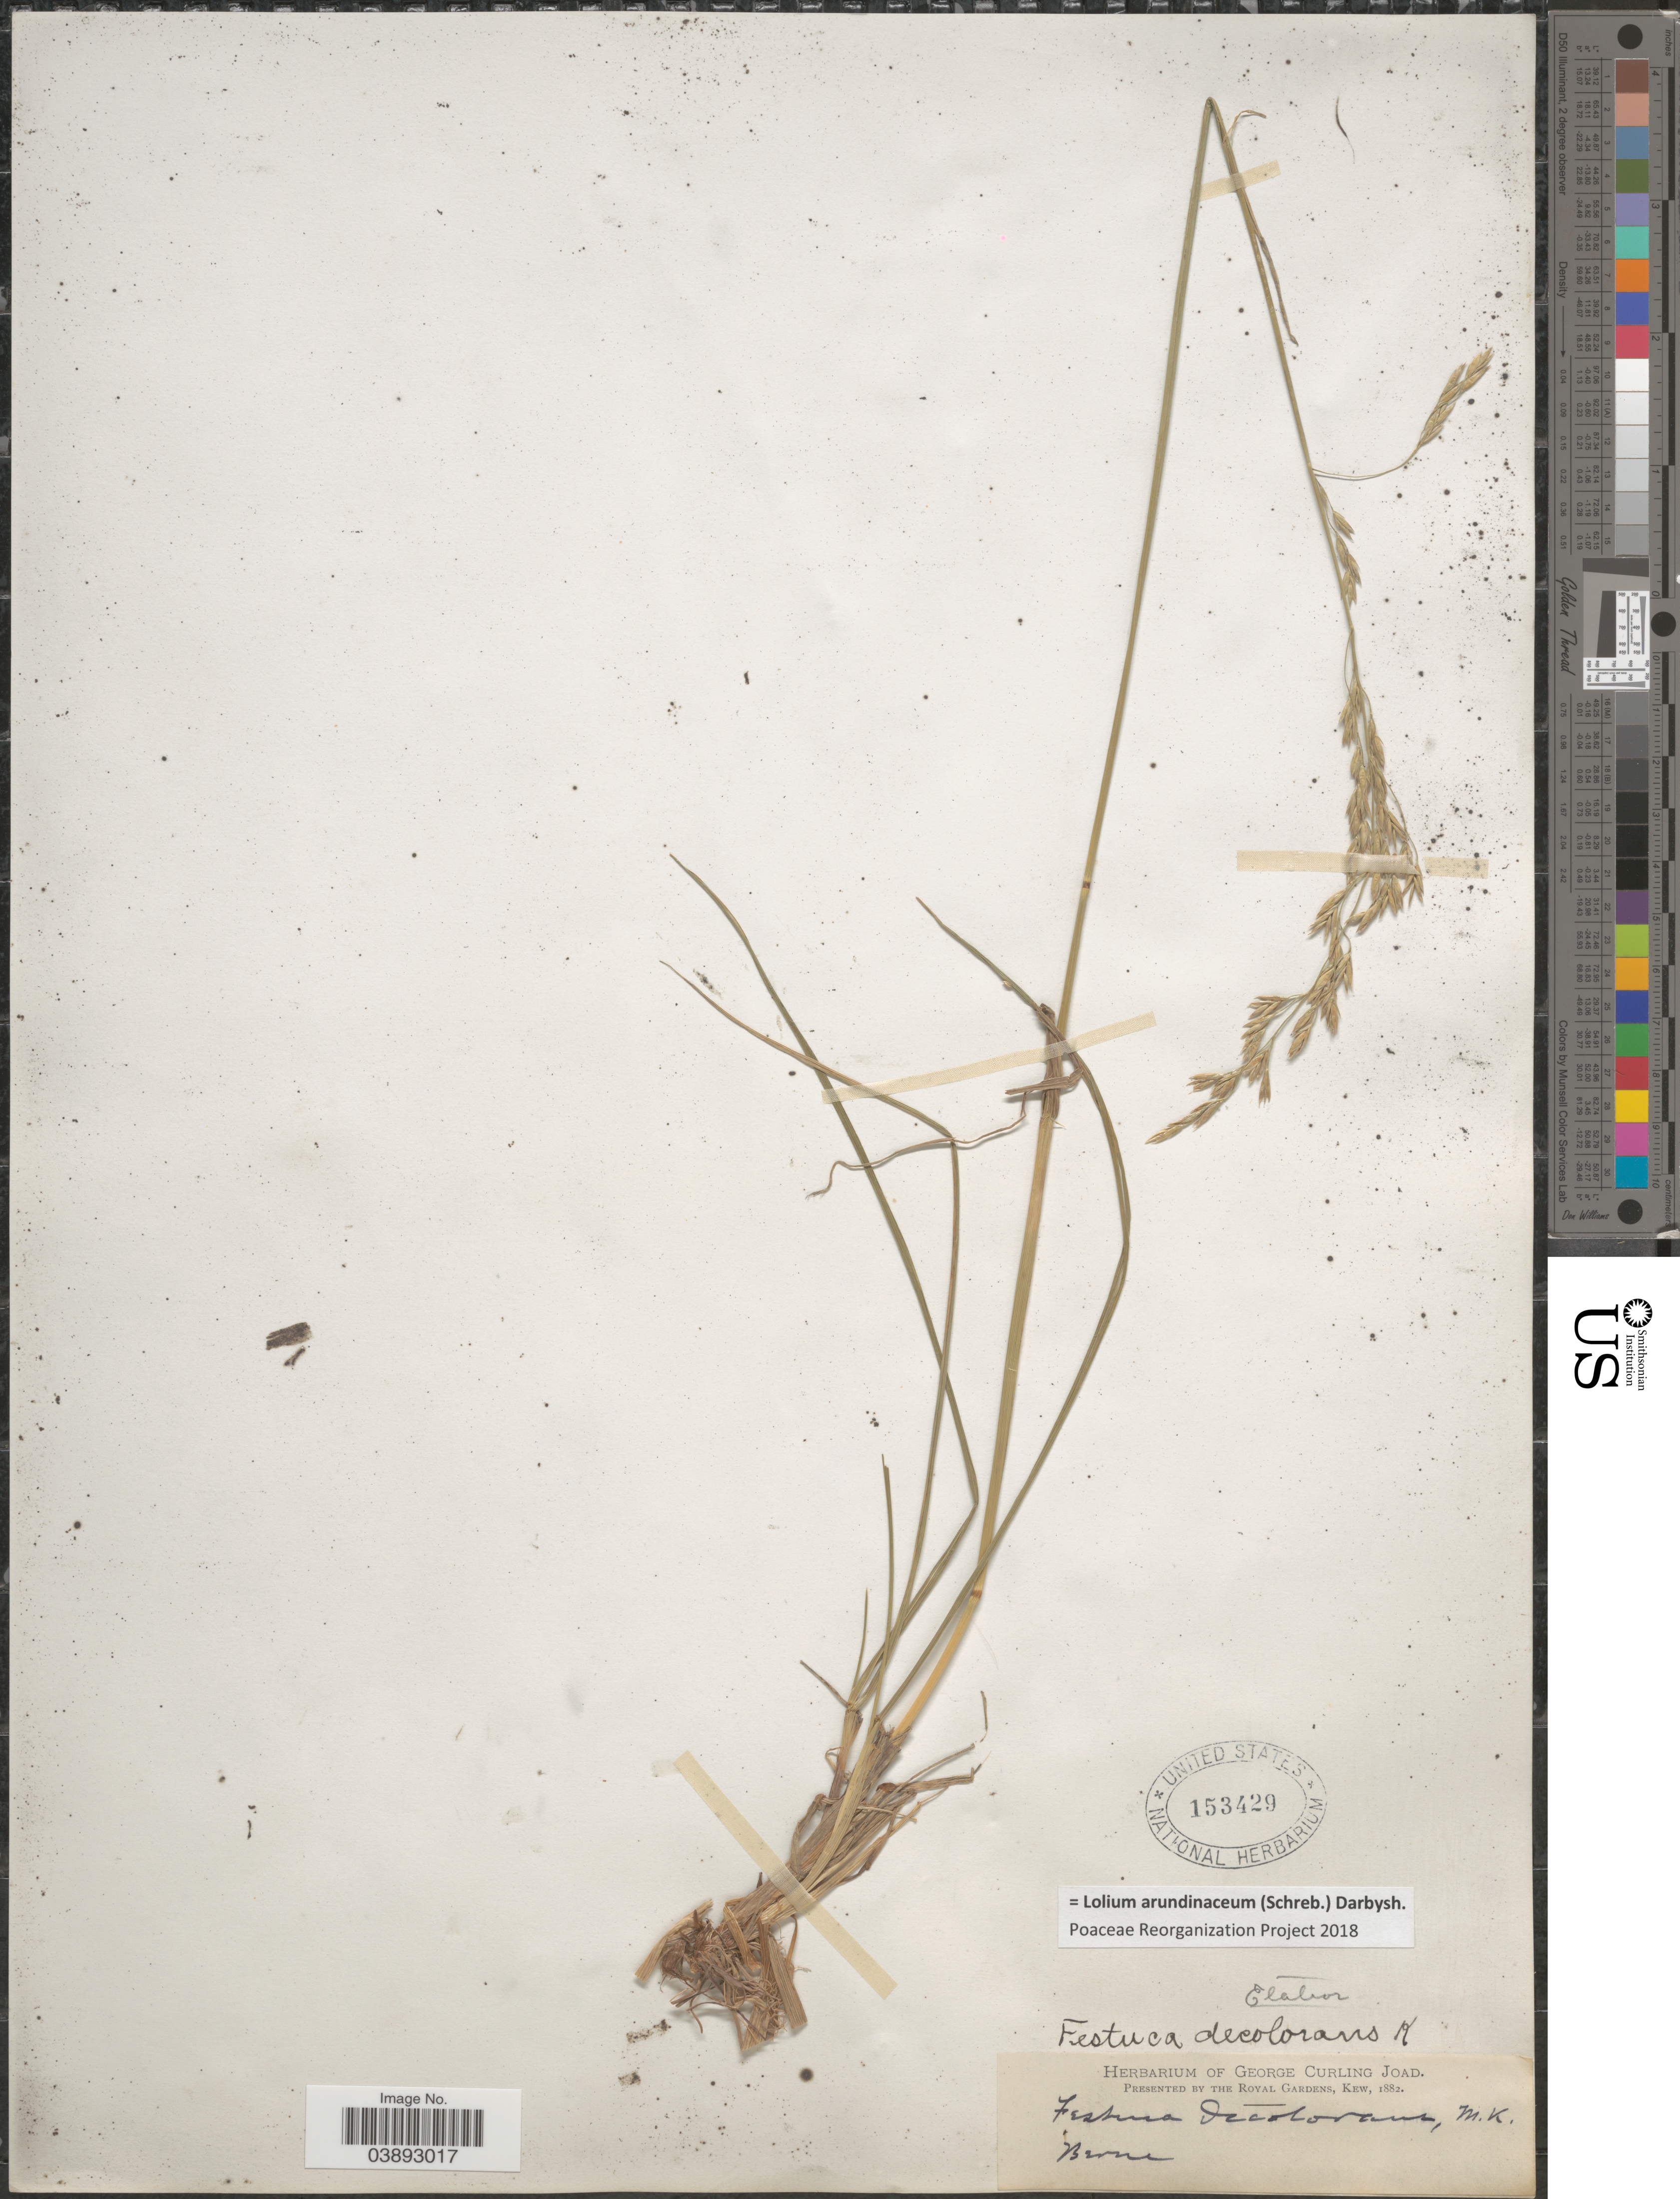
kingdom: Plantae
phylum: Tracheophyta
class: Liliopsida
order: Poales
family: Poaceae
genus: Lolium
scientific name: Lolium arundinaceum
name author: (Schreb.) Darbysh.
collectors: ex herb. George Curling Joad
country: Switzerland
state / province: Bern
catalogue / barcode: US 153429